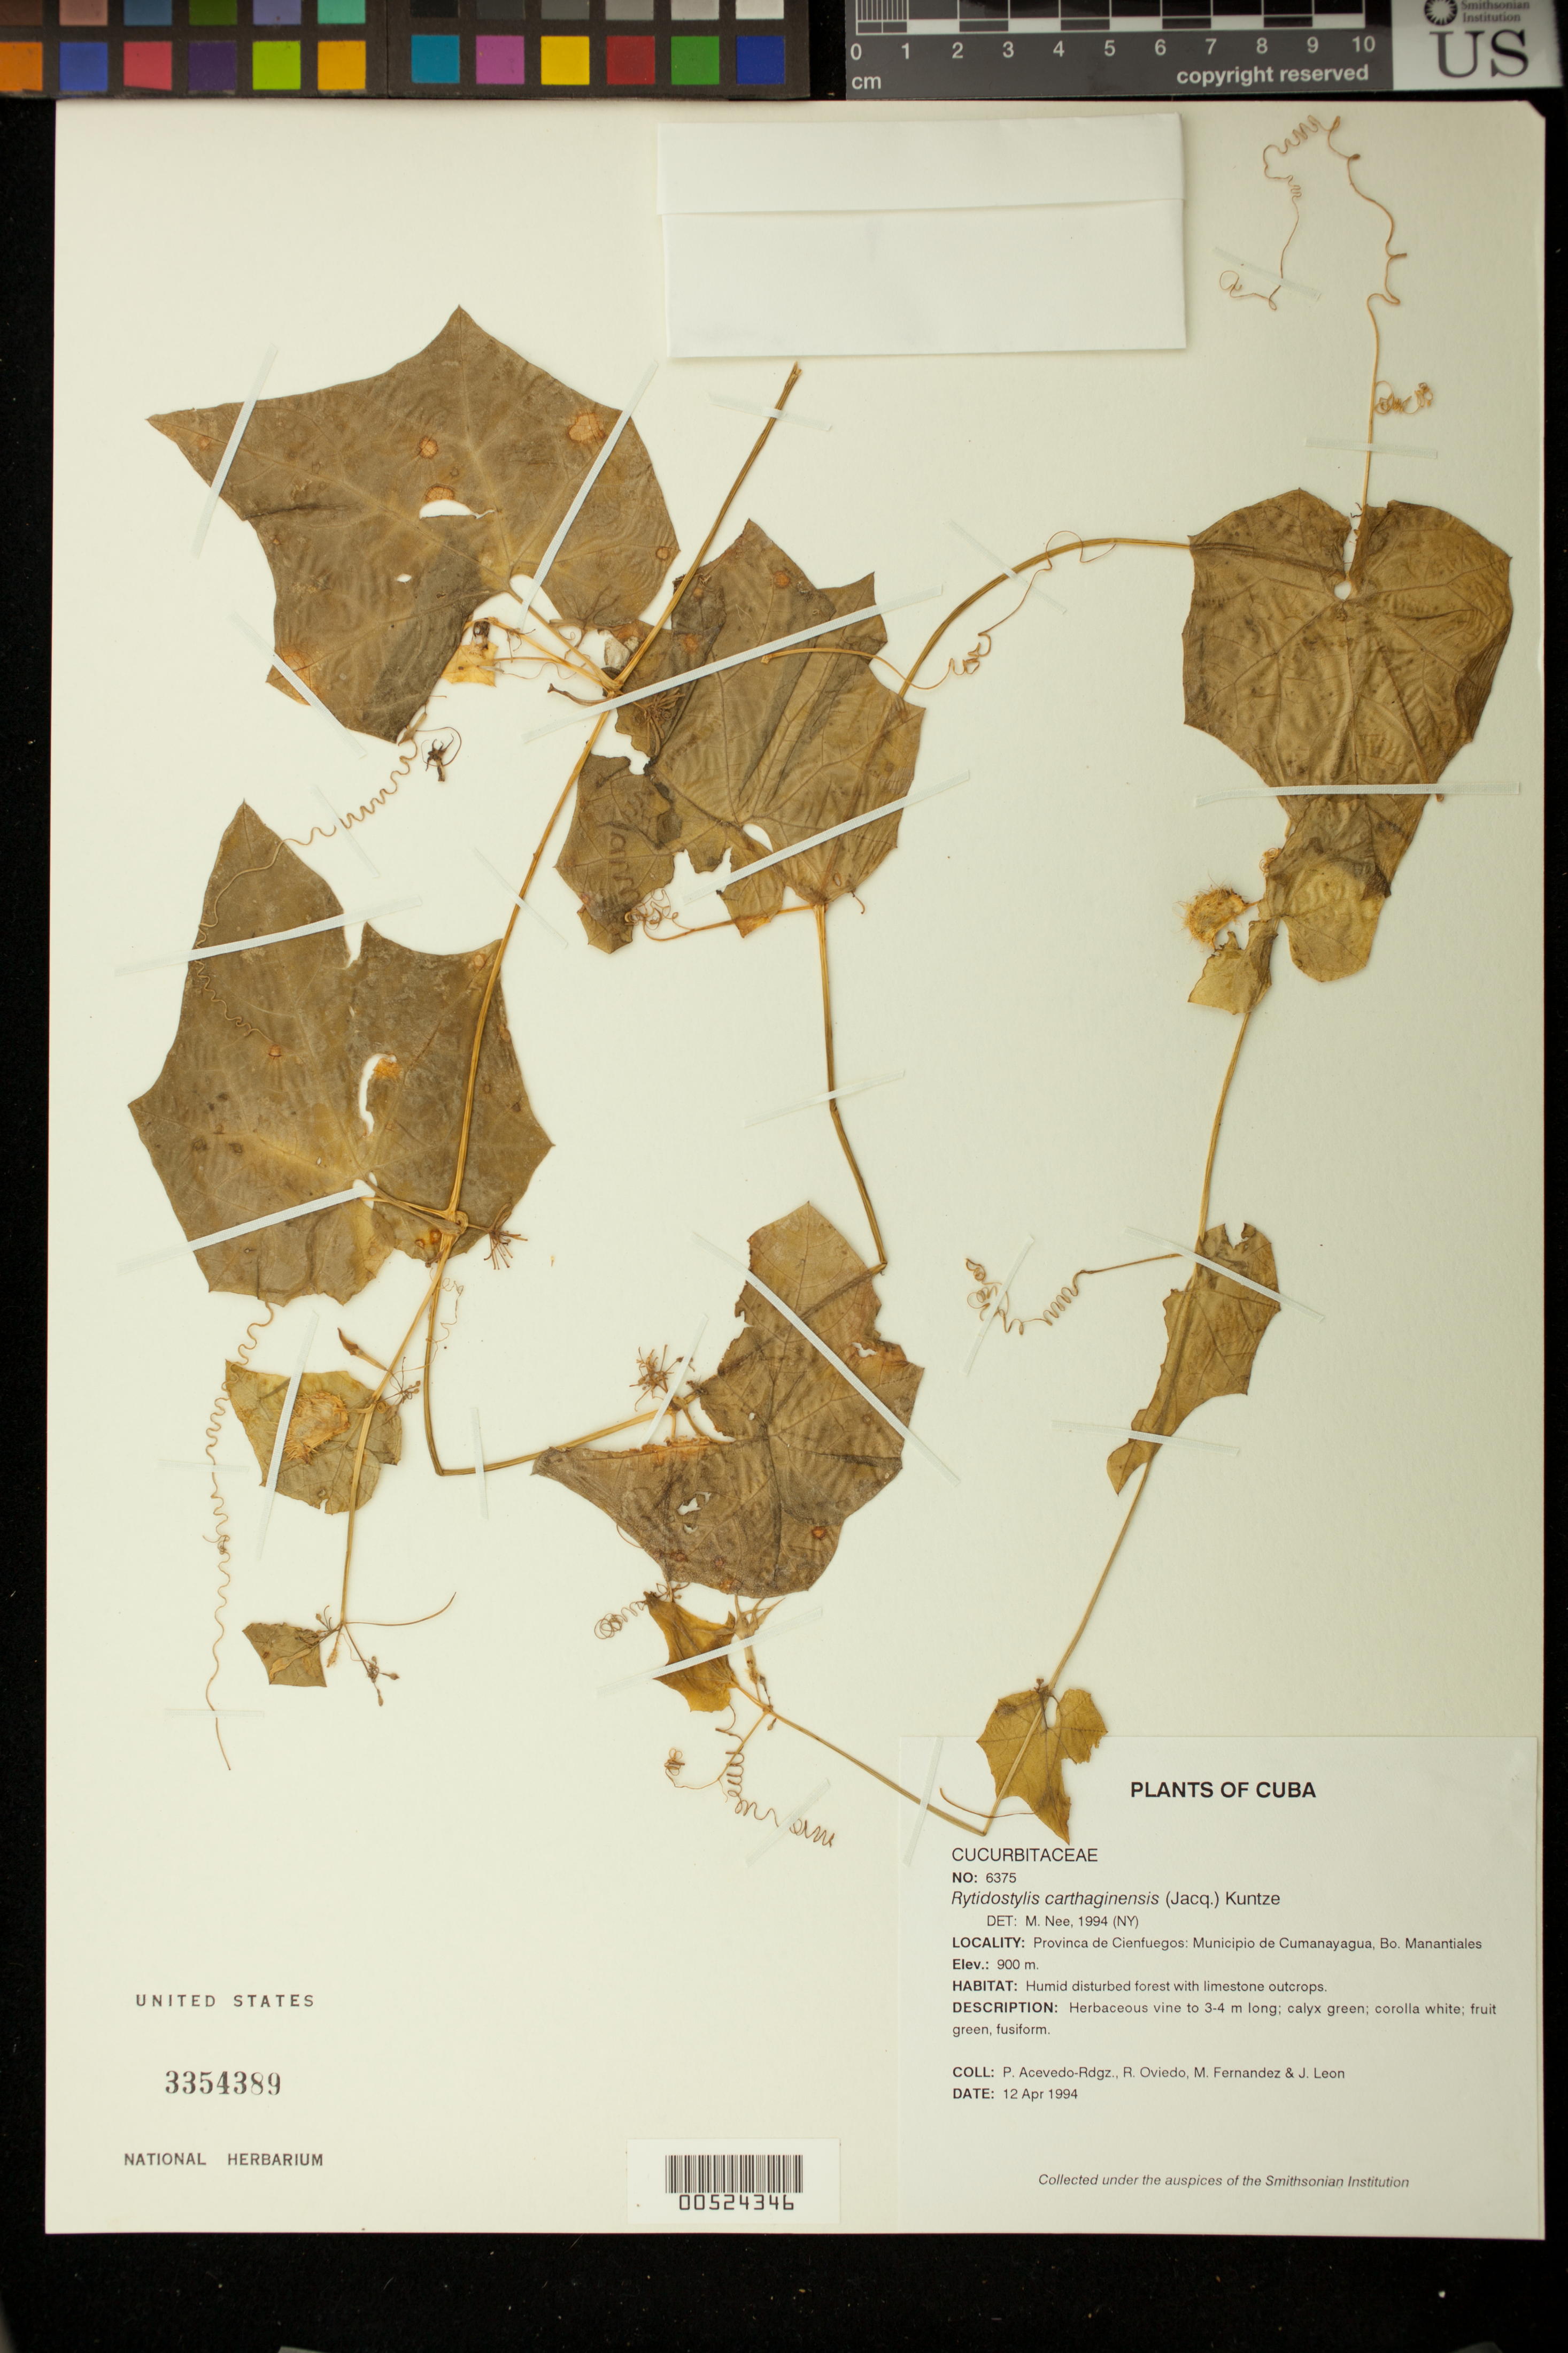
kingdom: Plantae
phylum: Tracheophyta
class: Magnoliopsida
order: Cucurbitales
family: Cucurbitaceae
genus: Cyclanthera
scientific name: Cyclanthera carthagenensis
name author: (Jacq.) H. Schaef. & S.S. Renner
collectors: P. Acevedo-Rodr., R. Oviedo, M. Fernández & J. León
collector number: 6375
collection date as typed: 12 Apr 1994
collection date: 1994-04-12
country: Cuba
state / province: Cienfuegos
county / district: Municipio de Cumanayagua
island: Cuba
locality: Bo Manantiales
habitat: Humid disturbed forest with limestone outcrops.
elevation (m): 900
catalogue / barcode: US 3354389